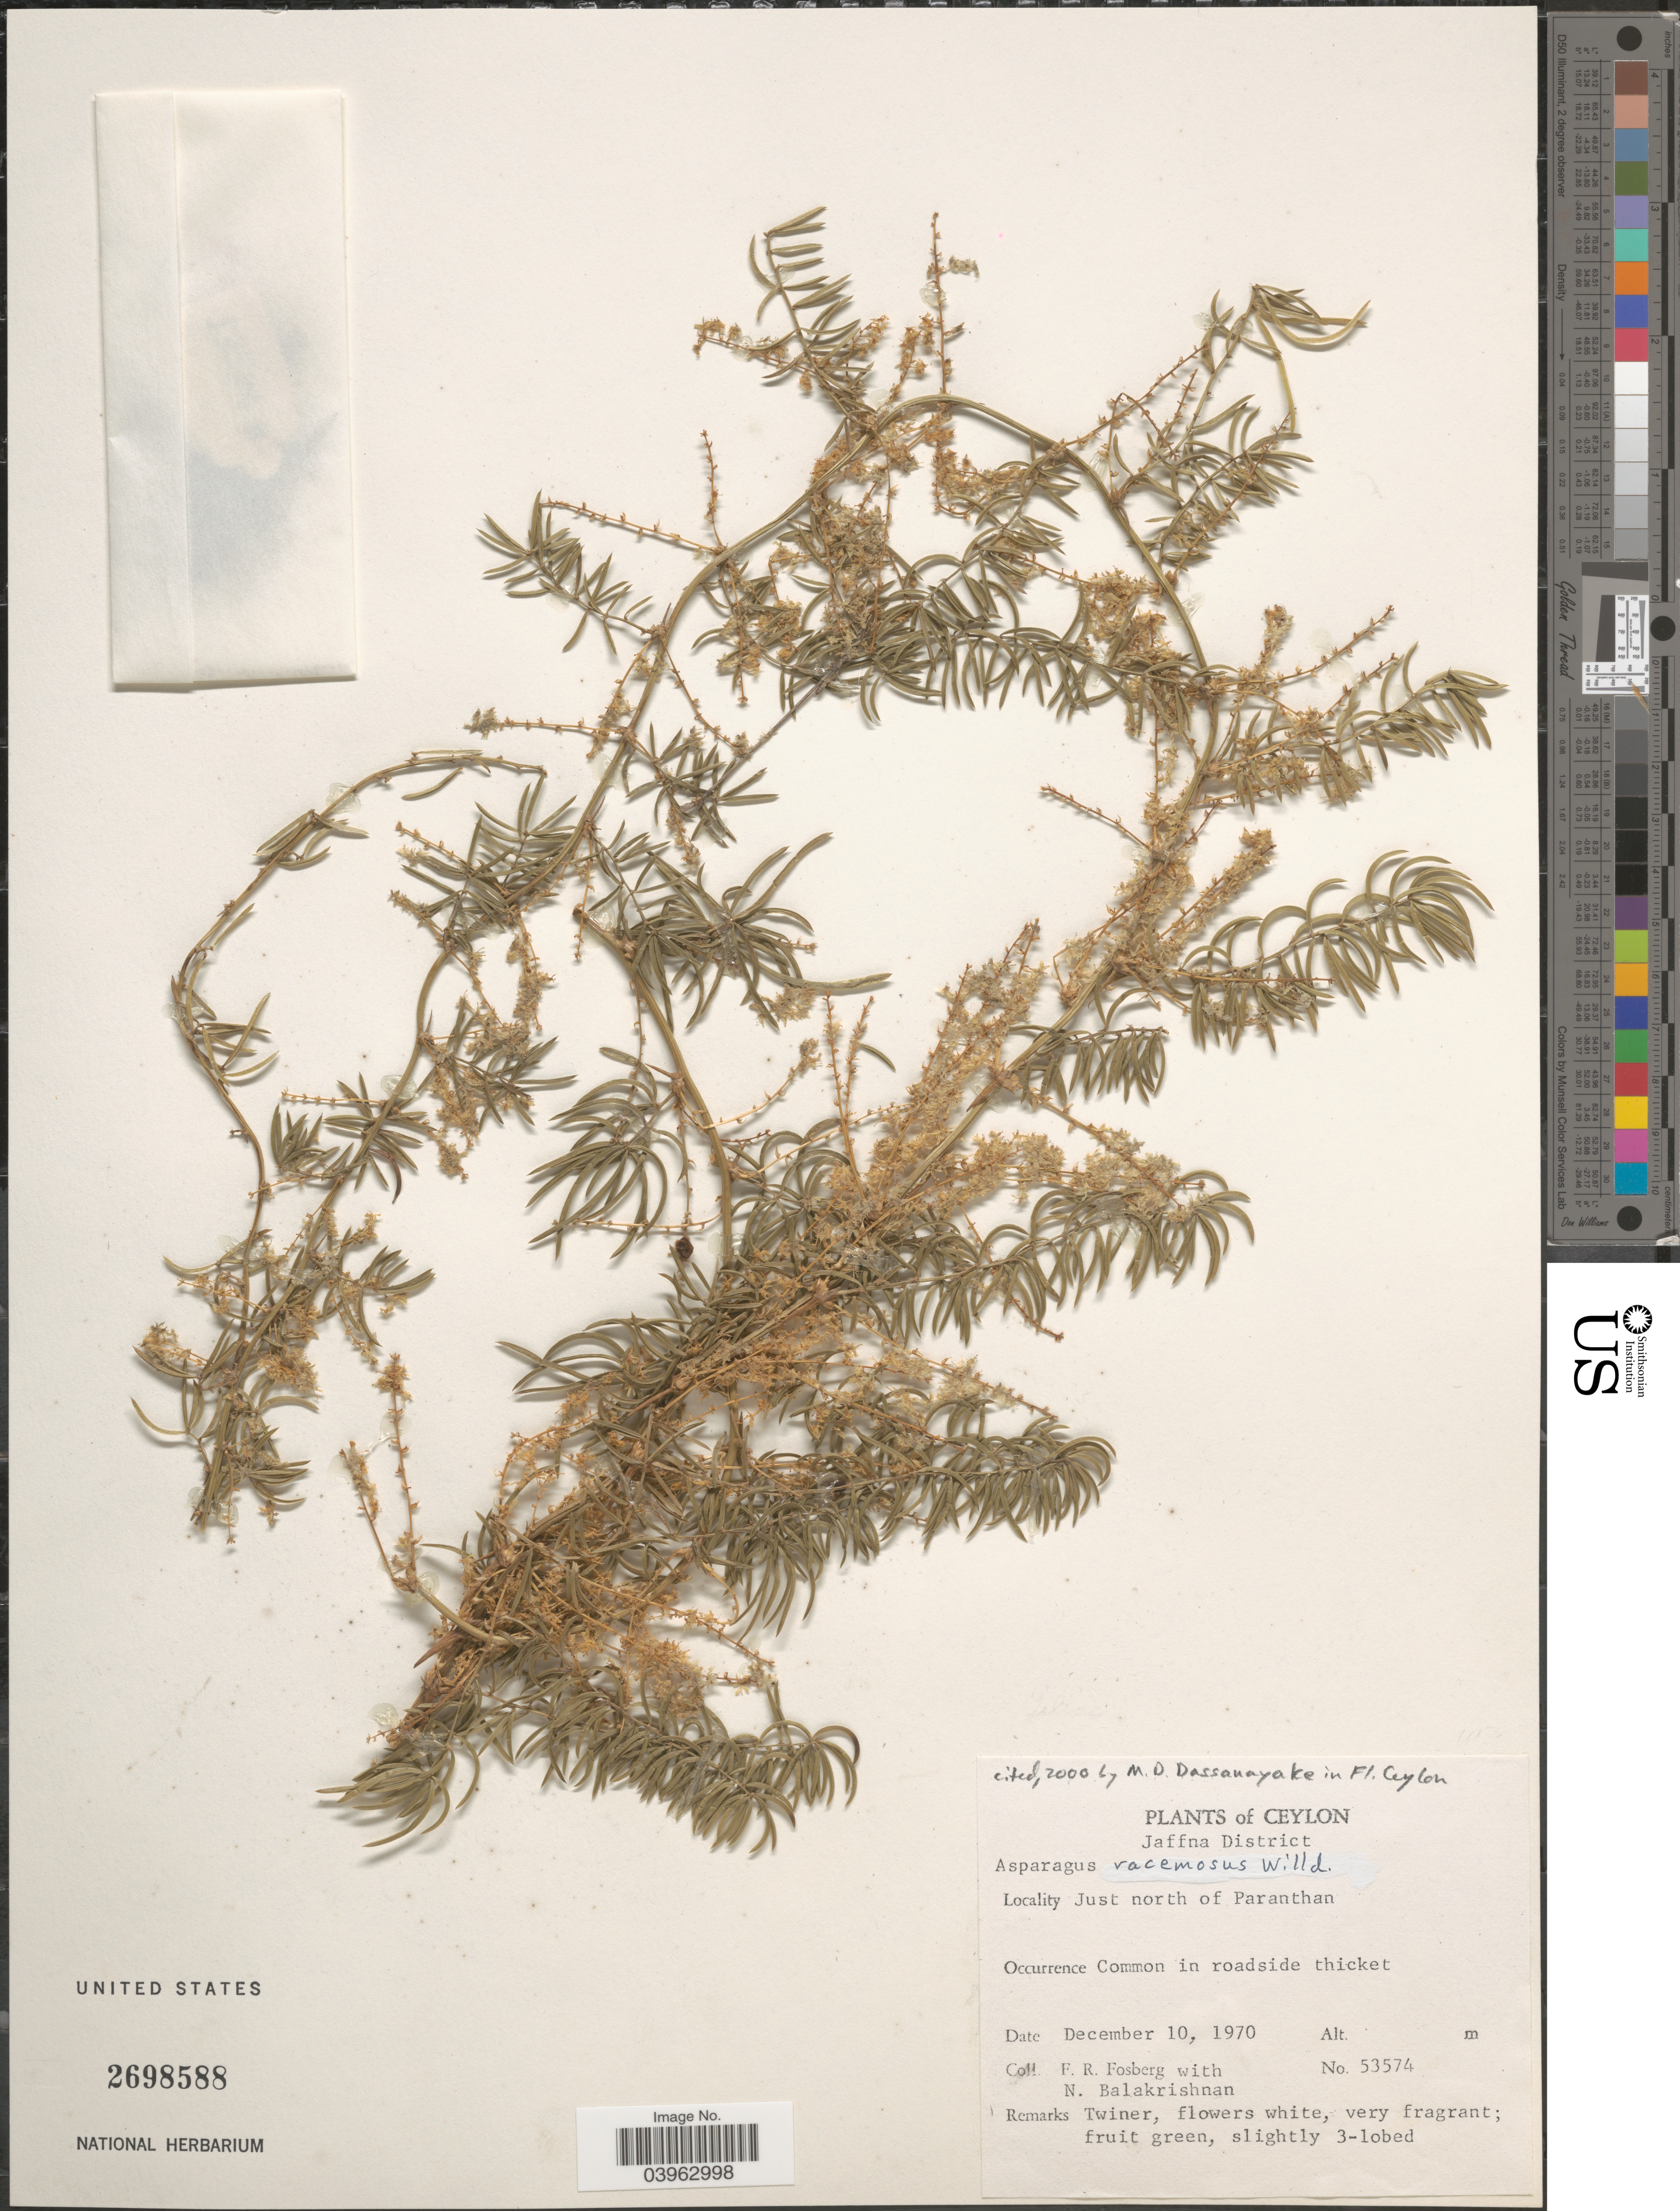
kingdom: Plantae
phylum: Tracheophyta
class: Liliopsida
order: Asparagales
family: Asparagaceae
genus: Asparagus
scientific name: Asparagus racemosus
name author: Willd.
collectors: F. R. Fosberg & N. Balakrishnan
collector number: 53574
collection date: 1970-12-10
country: Sri Lanka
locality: Ceylon. Jaffna District. Just north of Paranthan.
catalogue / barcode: US 2698588